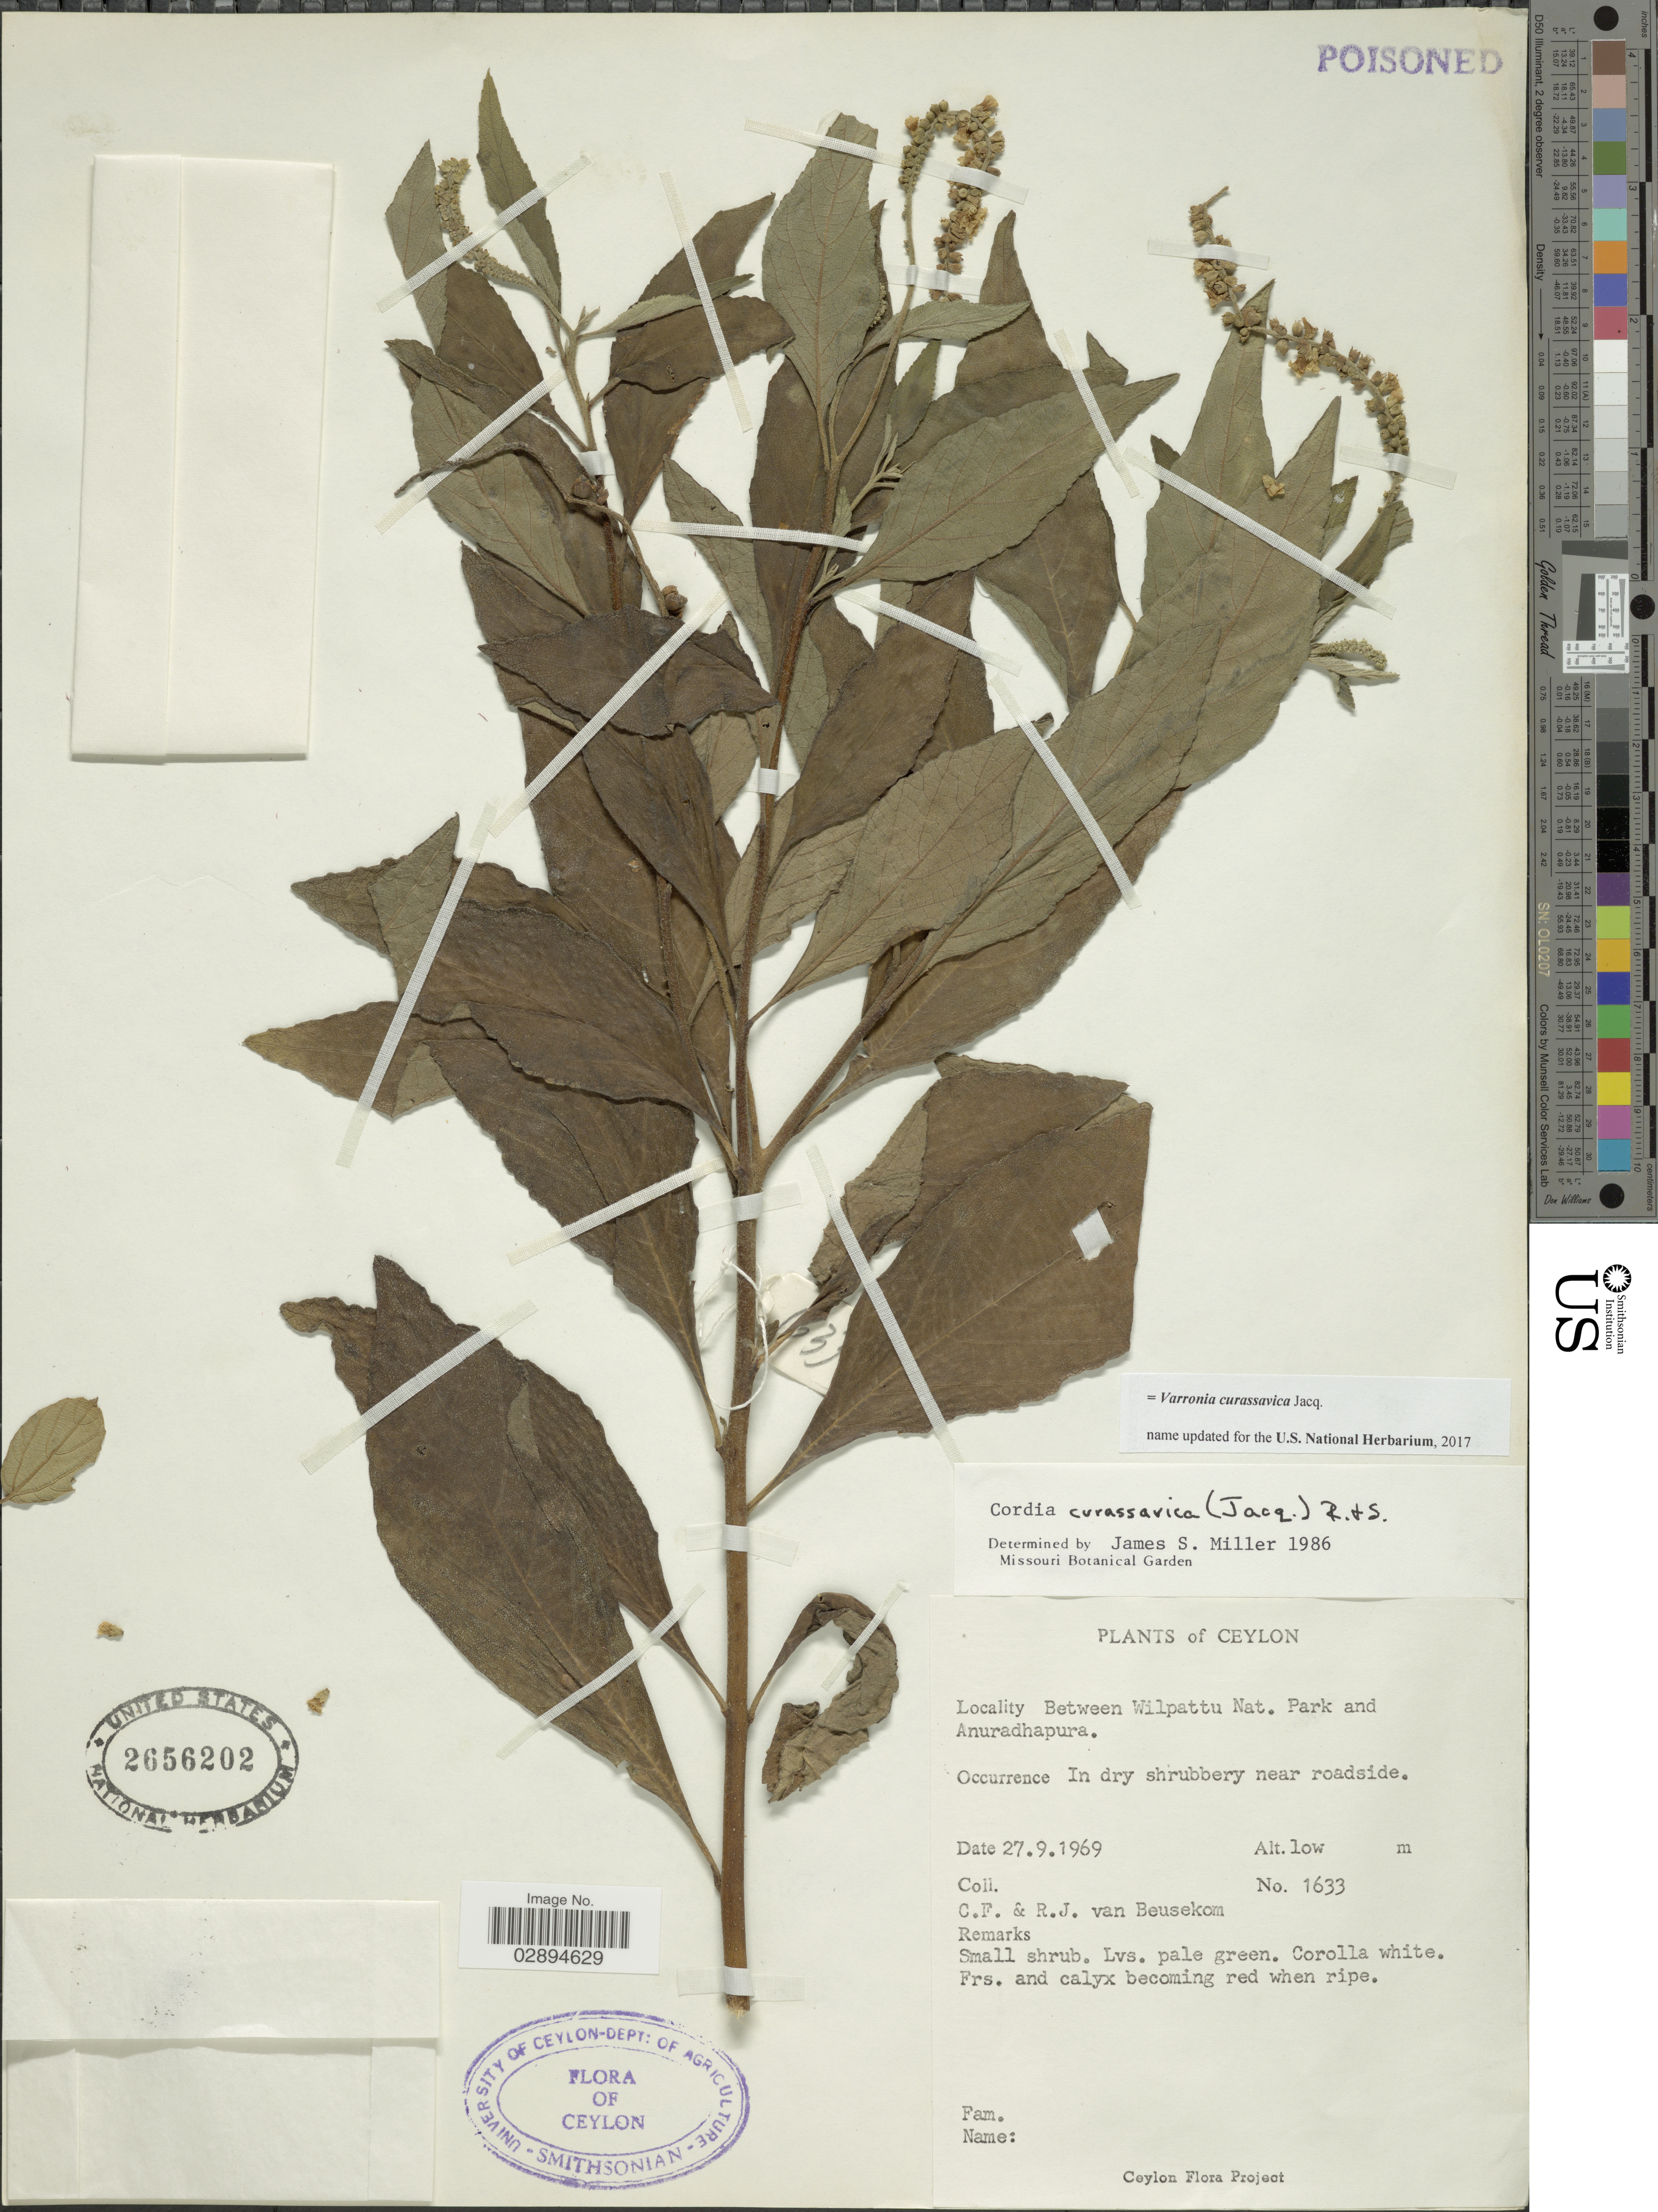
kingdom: Plantae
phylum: Tracheophyta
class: Magnoliopsida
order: Boraginales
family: Cordiaceae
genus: Varronia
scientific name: Varronia curassavica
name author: Jacq.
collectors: C. F. Beusekom & R. Van Beusekom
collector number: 1633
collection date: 1969-09-27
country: Sri Lanka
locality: Ceylon. Between Wilpattu Nat. Park and Anuradhapura.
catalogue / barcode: US 2656202